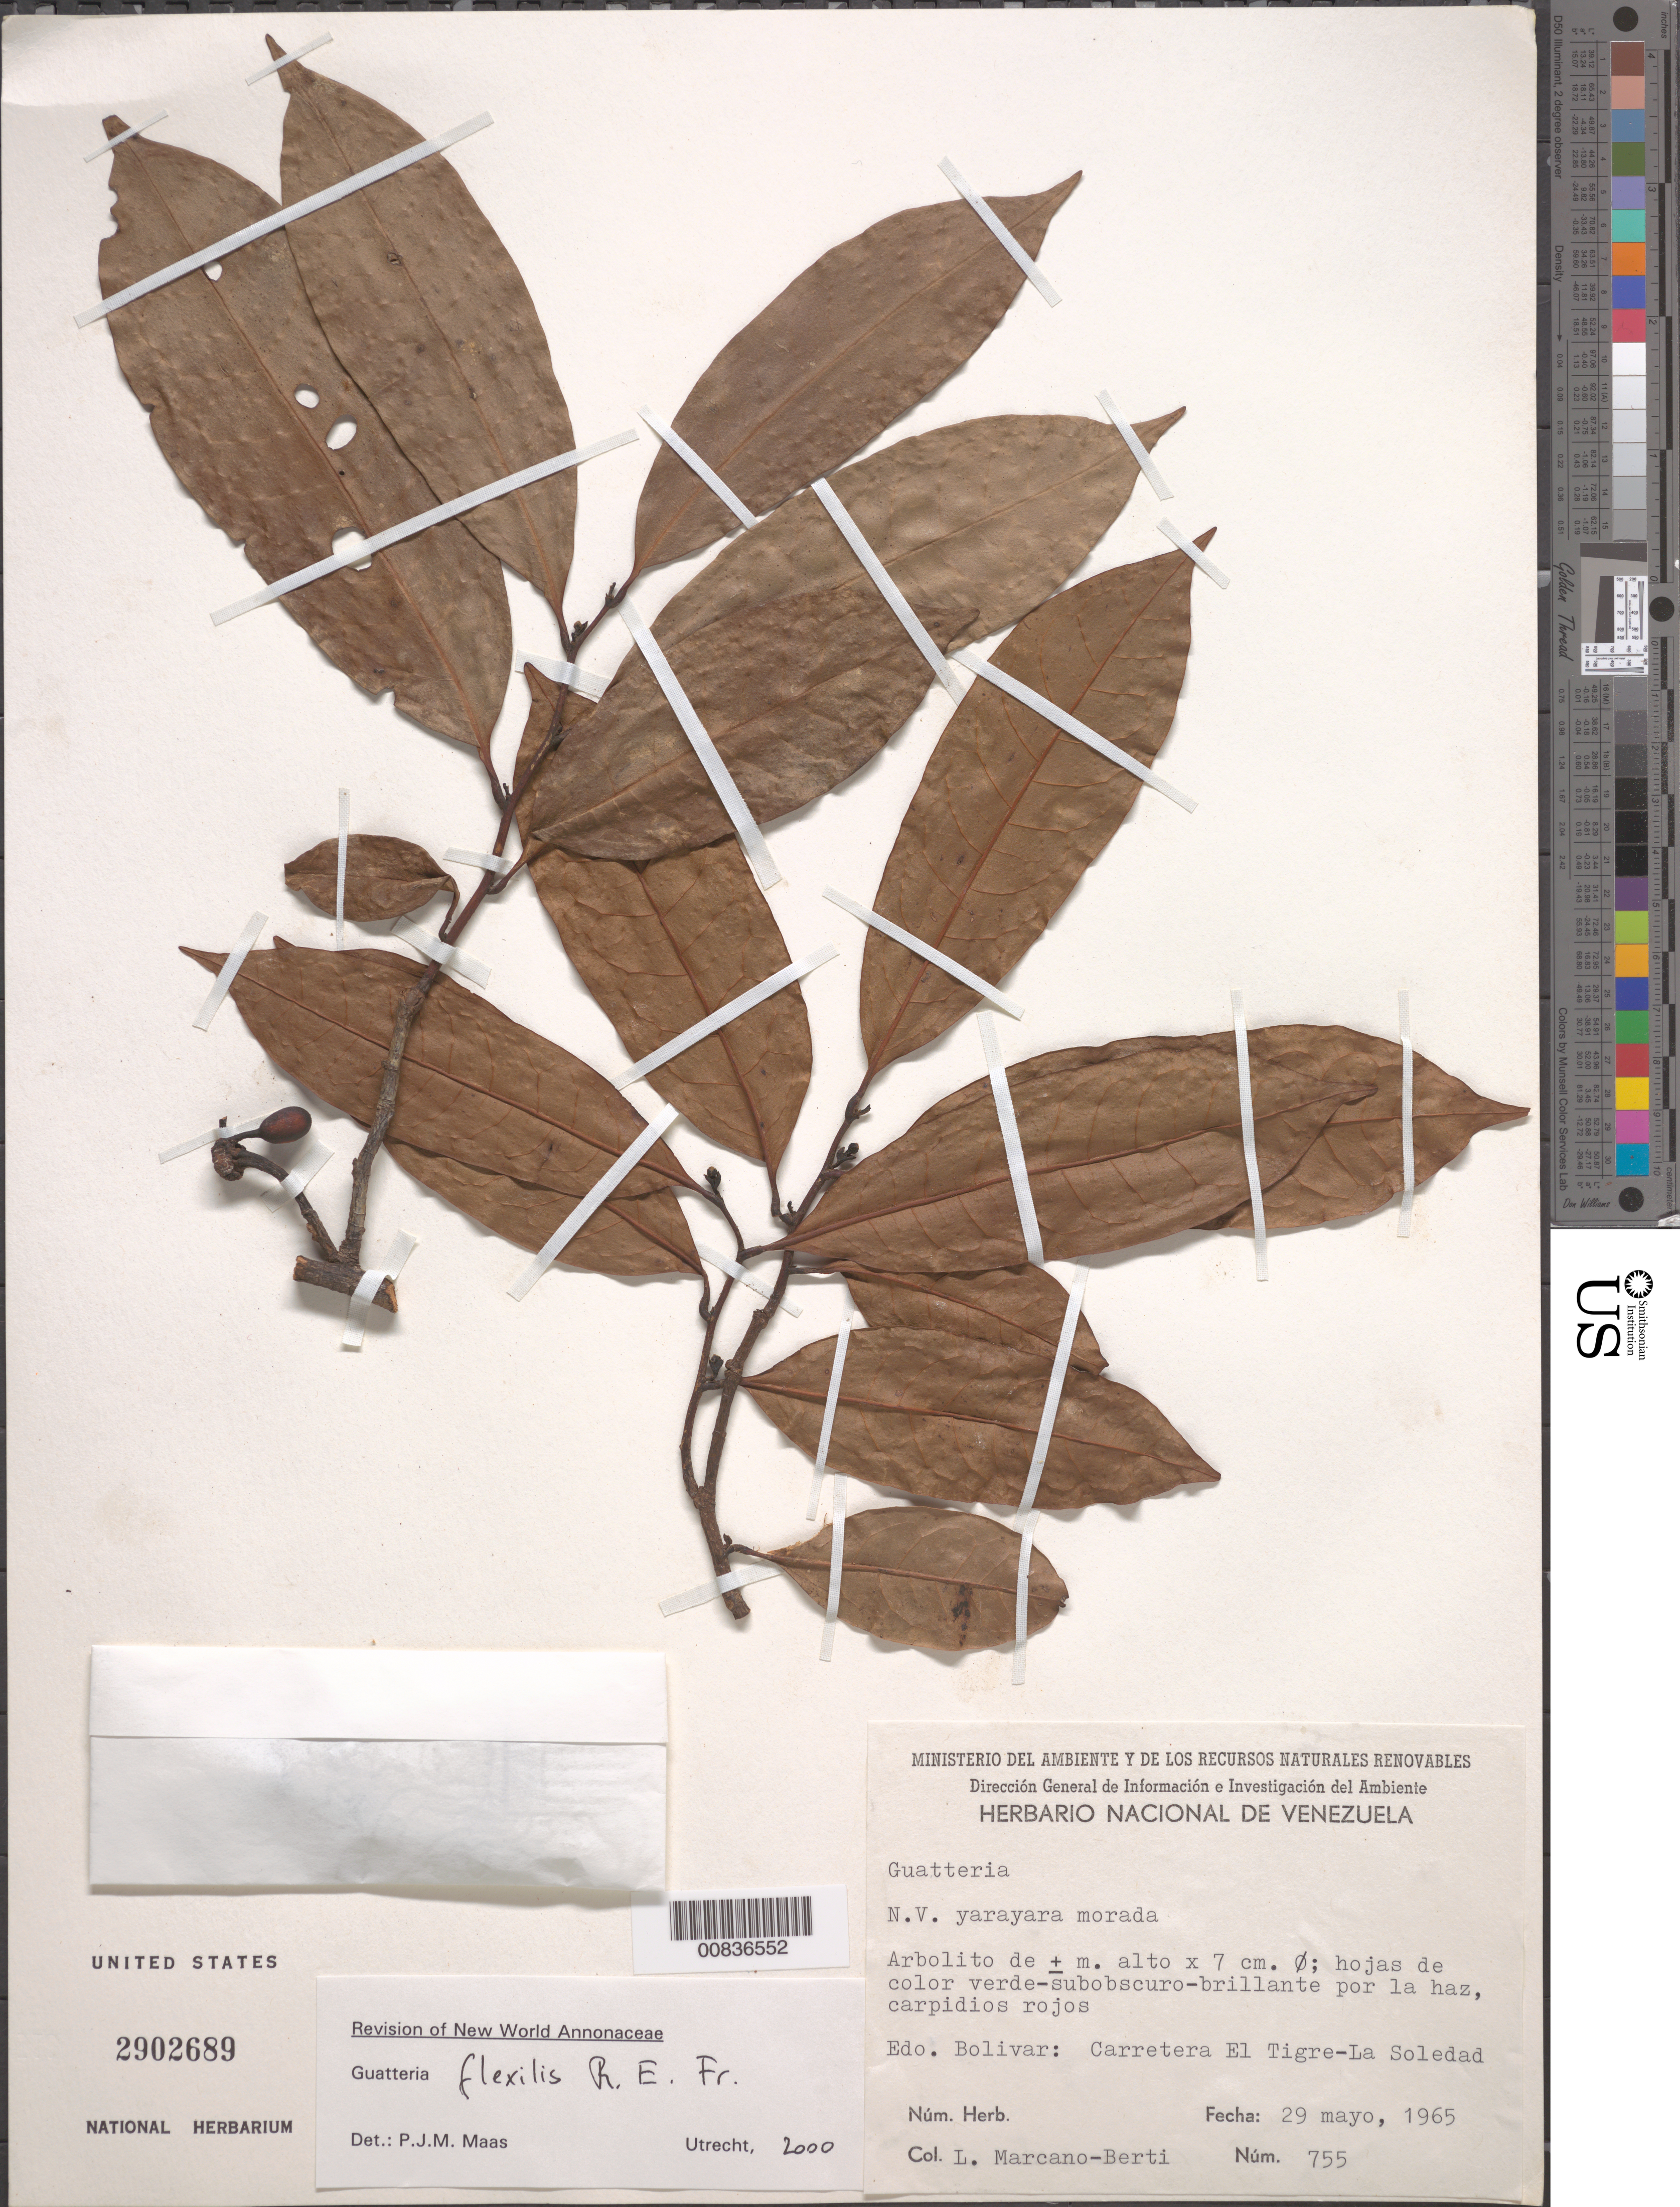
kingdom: Plantae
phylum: Tracheophyta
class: Magnoliopsida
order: Magnoliales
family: Annonaceae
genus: Guatteria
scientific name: Guatteria flexilis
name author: R.E. Fr.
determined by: Maas, Paul J. M.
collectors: L. Marcano-Berti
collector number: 755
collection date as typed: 29-May-65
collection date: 1965-05-29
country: Venezuela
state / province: Bolívar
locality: Carretera El Tigre-La Soledad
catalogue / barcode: US 2902689